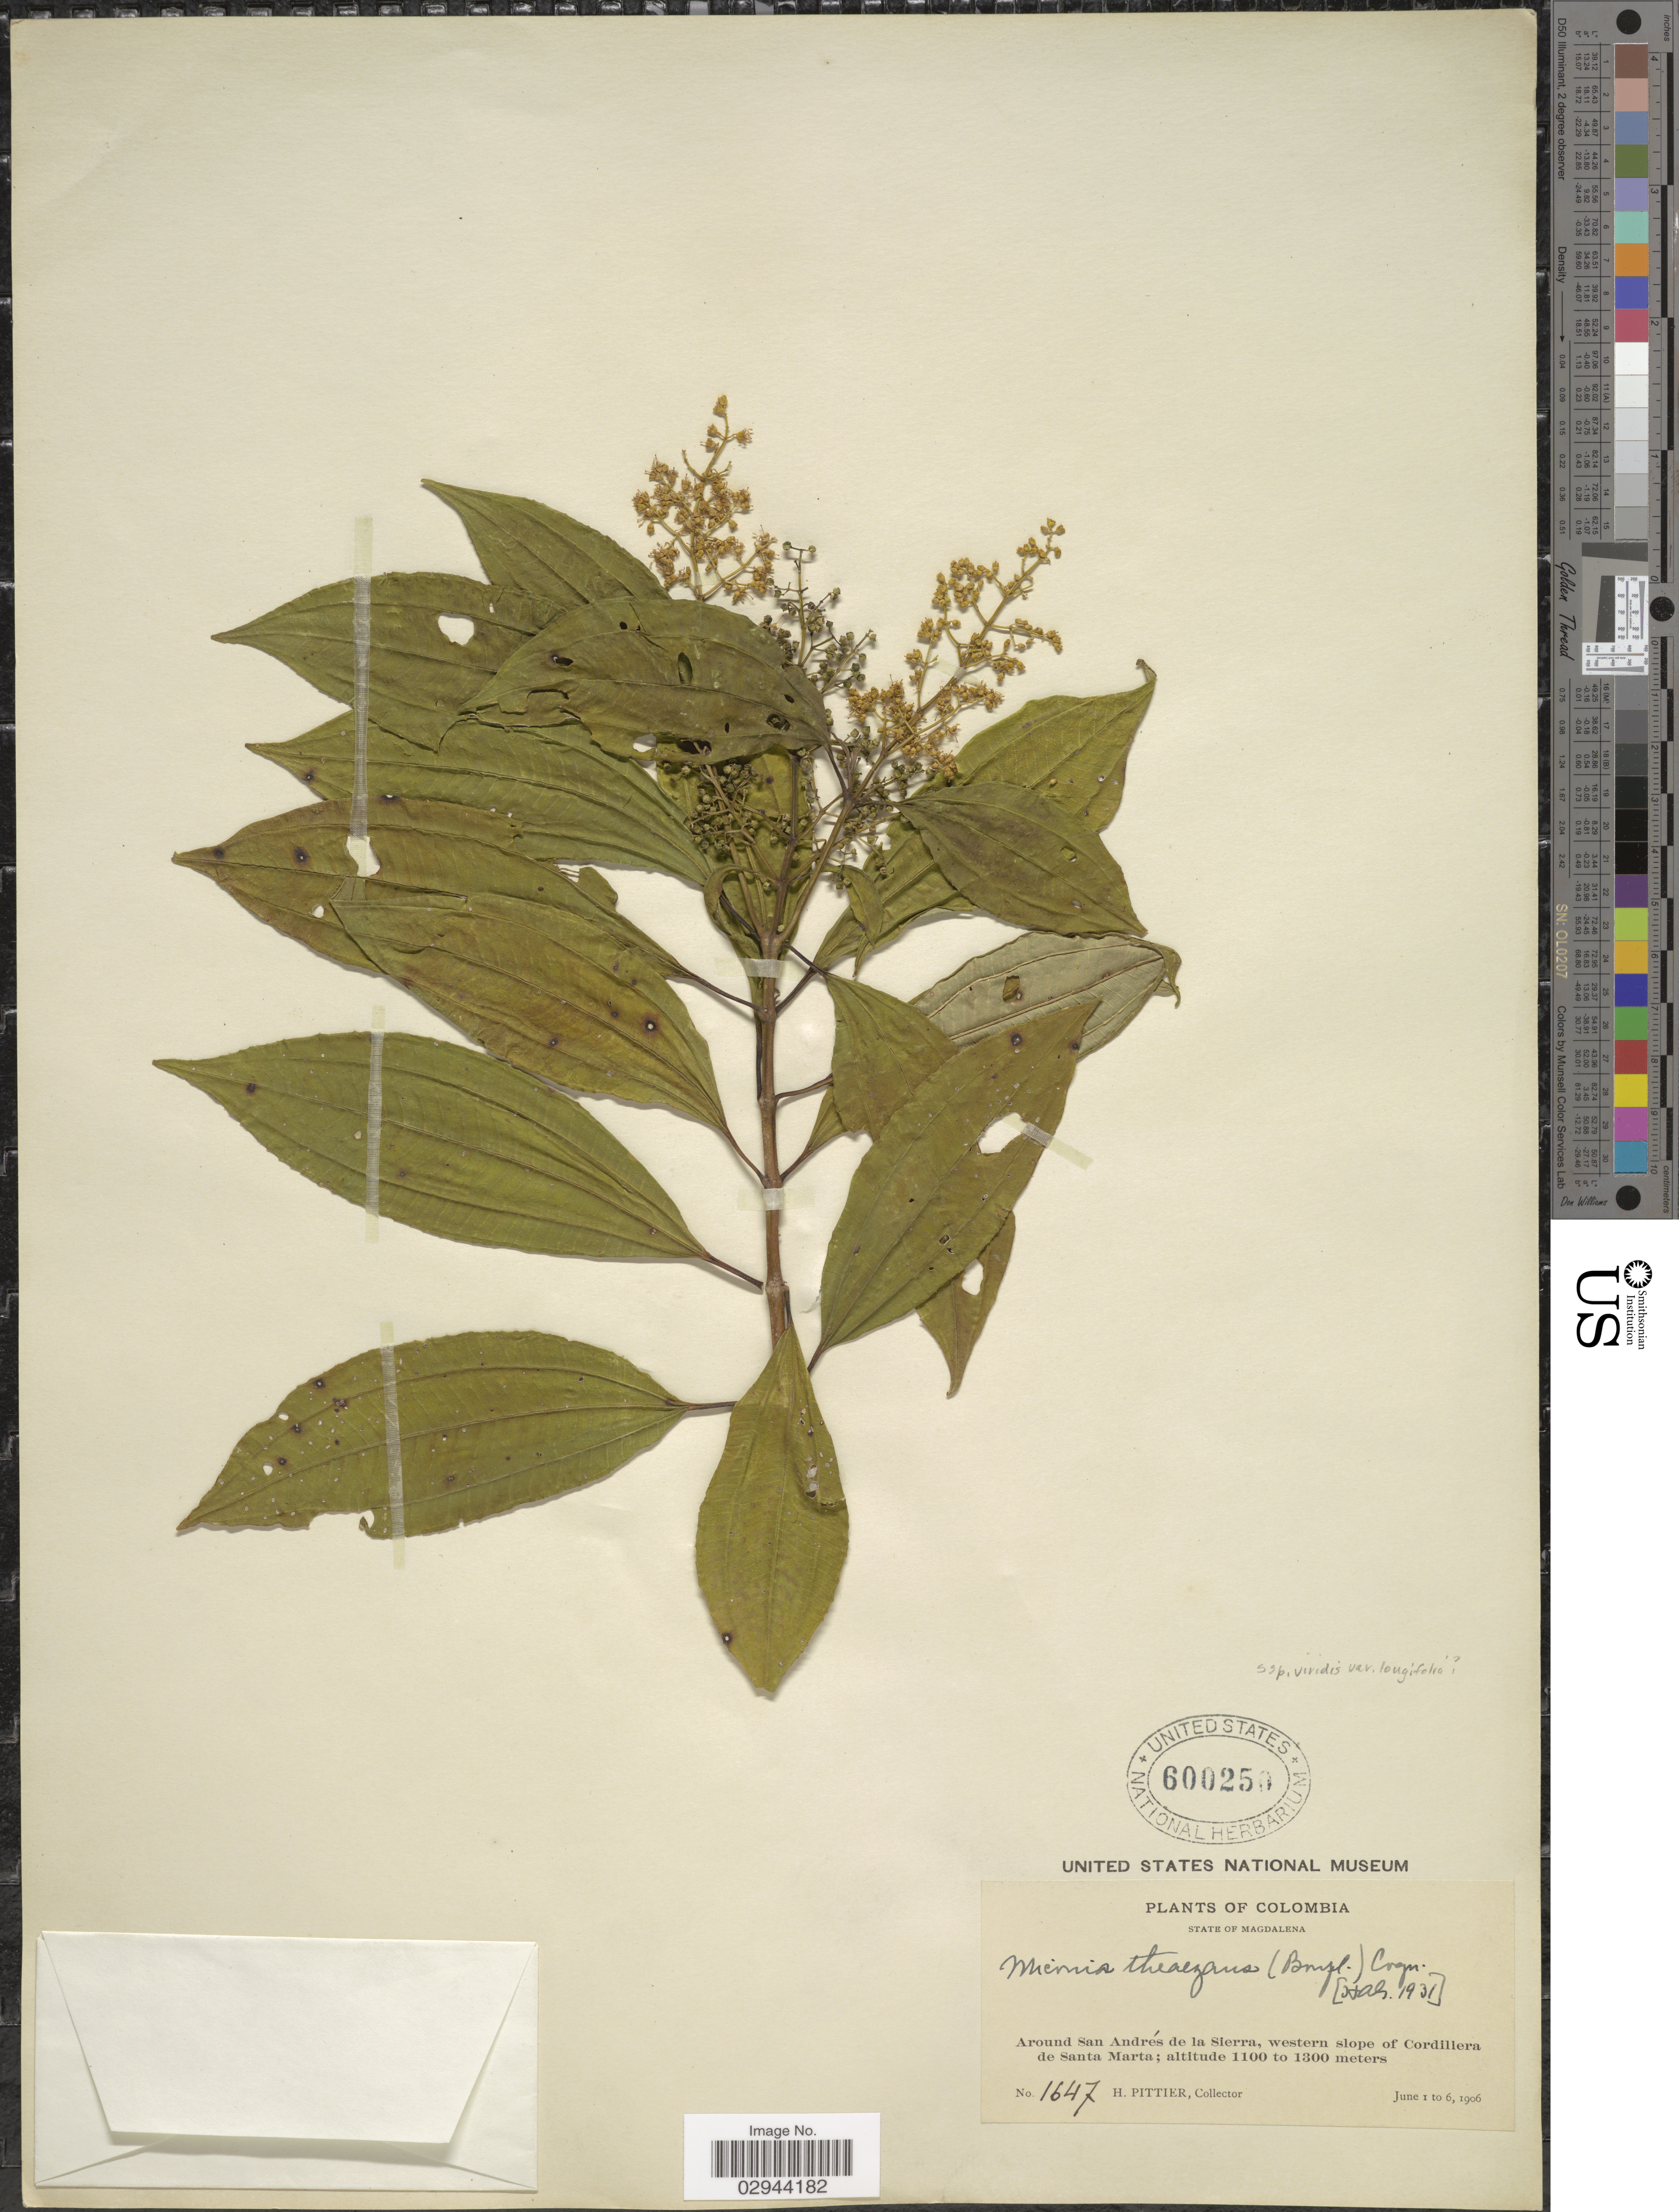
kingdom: Plantae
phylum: Tracheophyta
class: Magnoliopsida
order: Myrtales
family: Melastomataceae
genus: Miconia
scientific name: Miconia theizans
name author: (Bonpl.) Cogn.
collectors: H. F. Pittier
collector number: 1647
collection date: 1906-06-01/1906-06-06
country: Colombia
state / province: Magdalena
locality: Around San Andrés de la Sierra, western slope of Cordillera de Santa Marta.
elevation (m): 1100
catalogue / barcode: US 600250